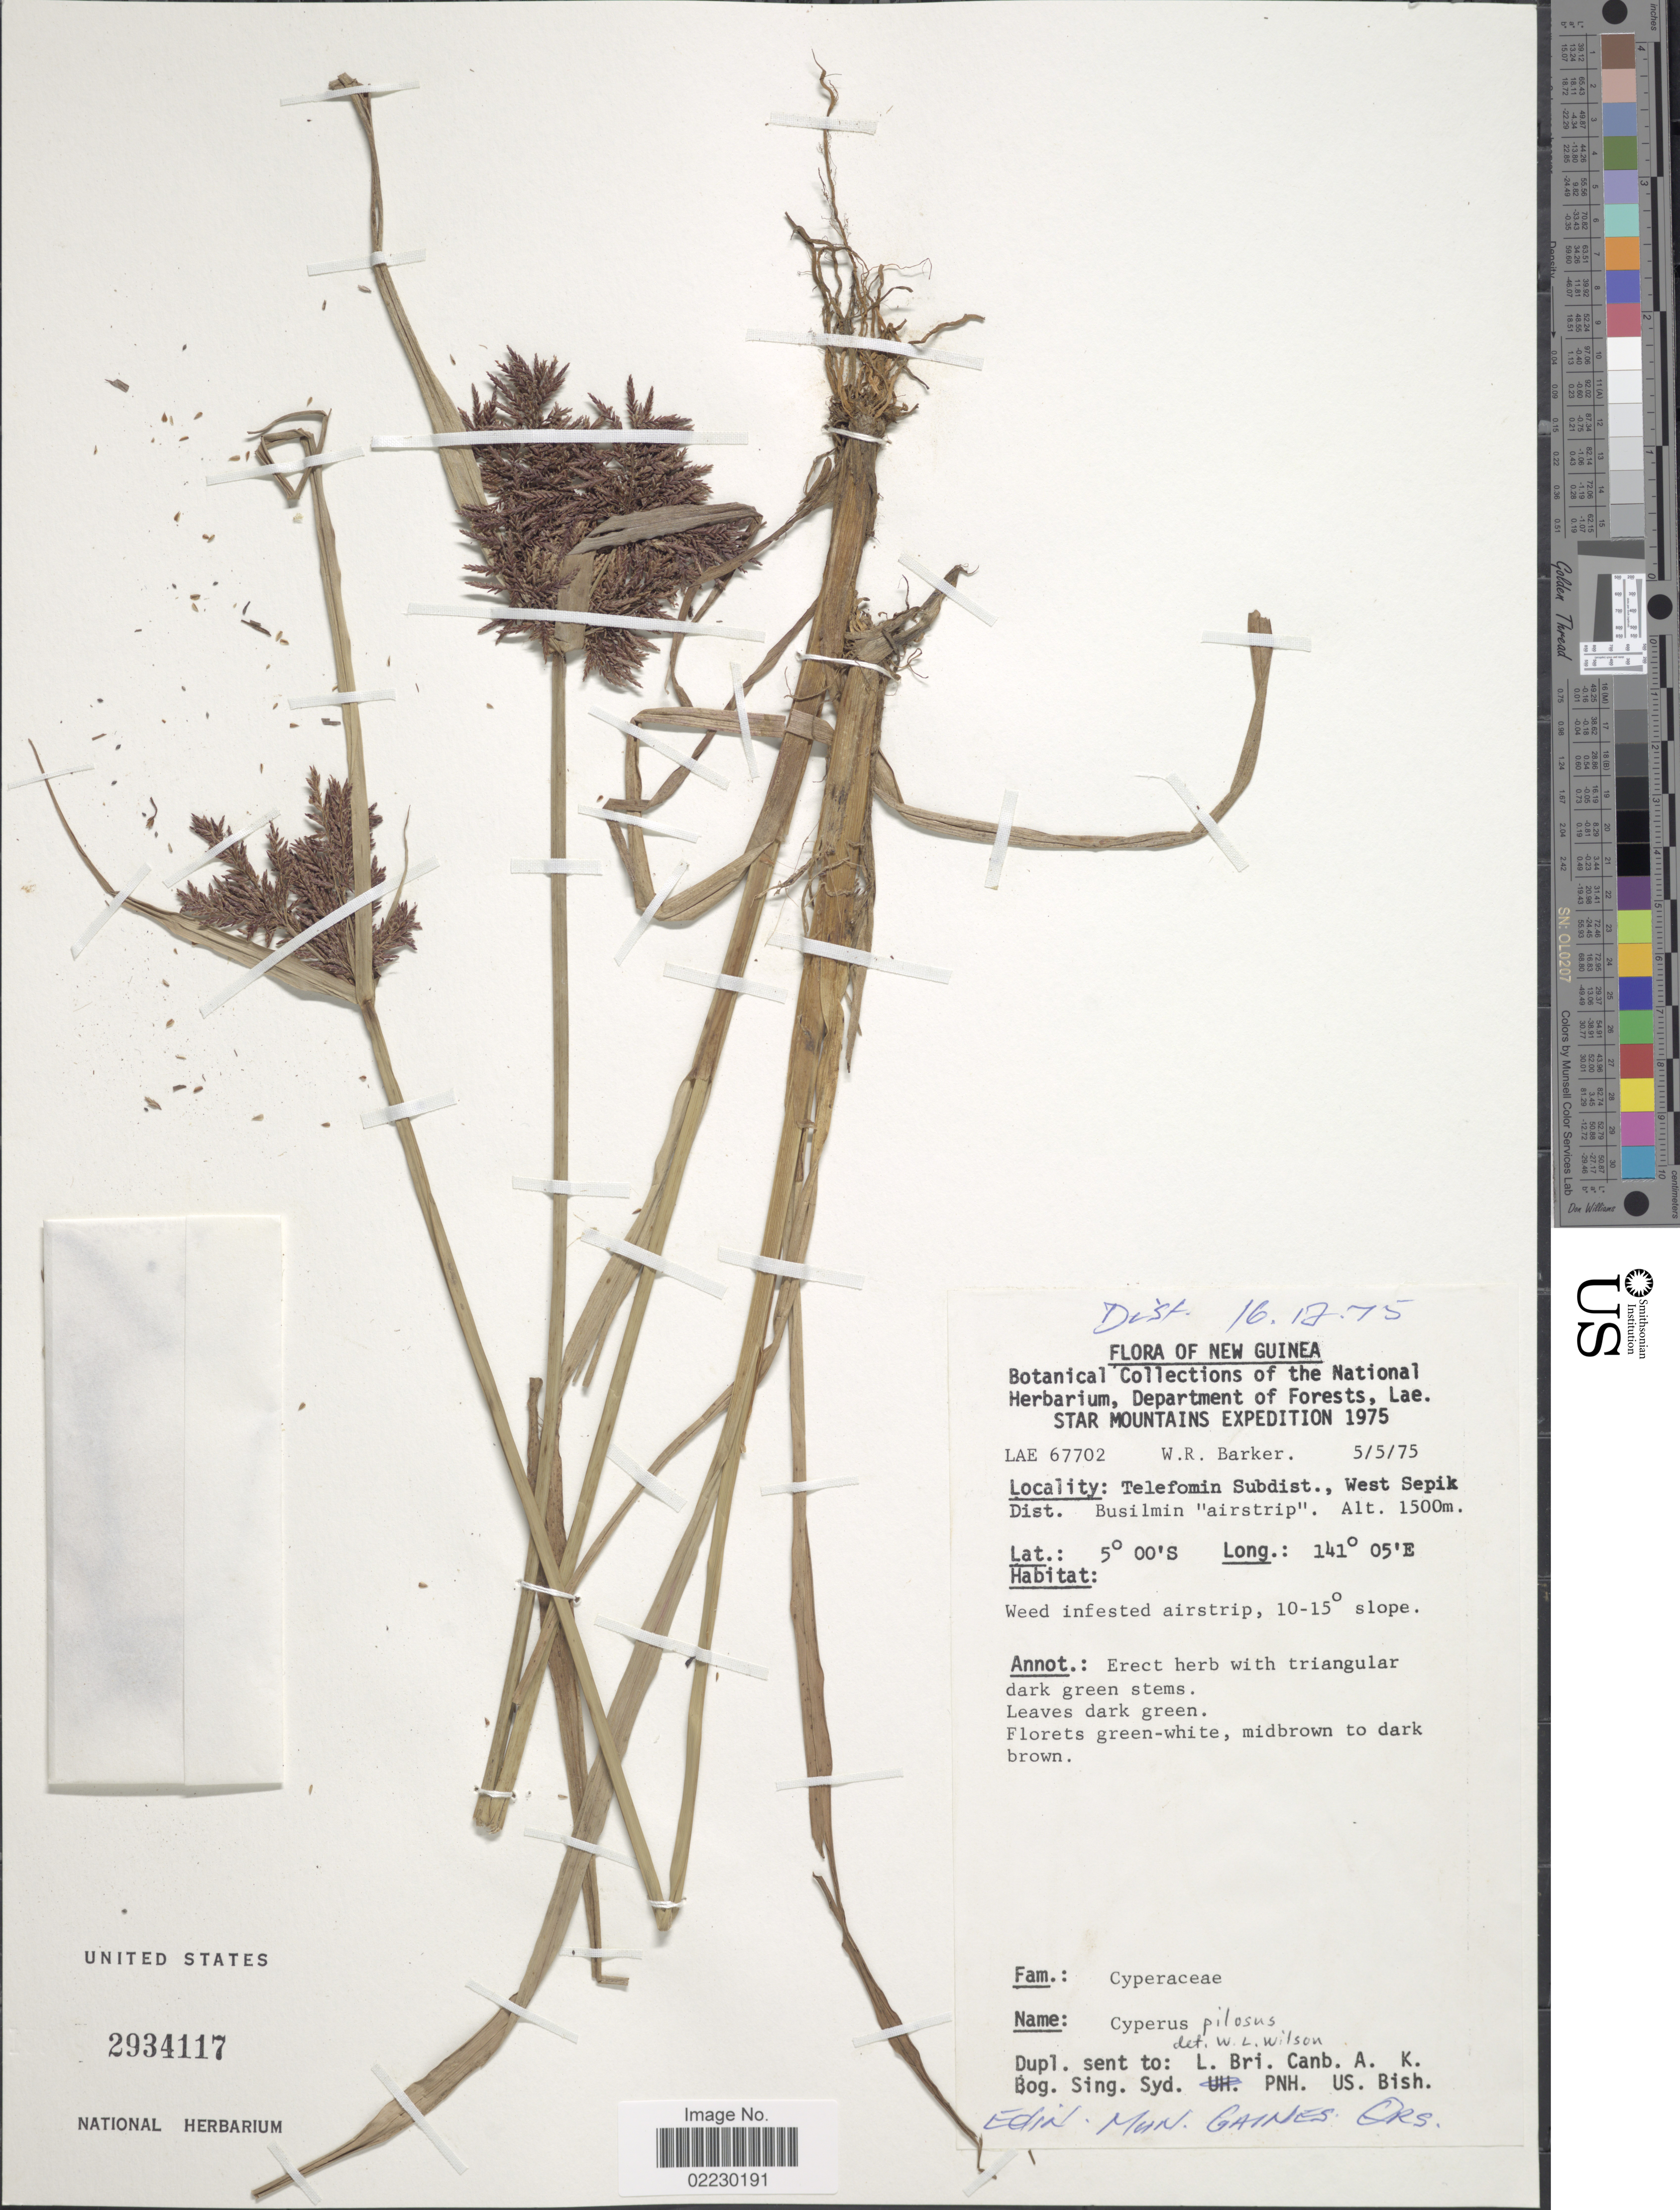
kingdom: Plantae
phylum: Tracheophyta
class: Liliopsida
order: Poales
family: Cyperaceae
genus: Cyperus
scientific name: Cyperus pilosus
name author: Vahl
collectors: W. R. Barker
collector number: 67702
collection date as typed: Transcribed d/m/y: 5/5/75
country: Papua New Guinea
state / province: Sandaun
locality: Telefomin Subdist., Busilman "Airstrip"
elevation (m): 1500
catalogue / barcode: US 2934117